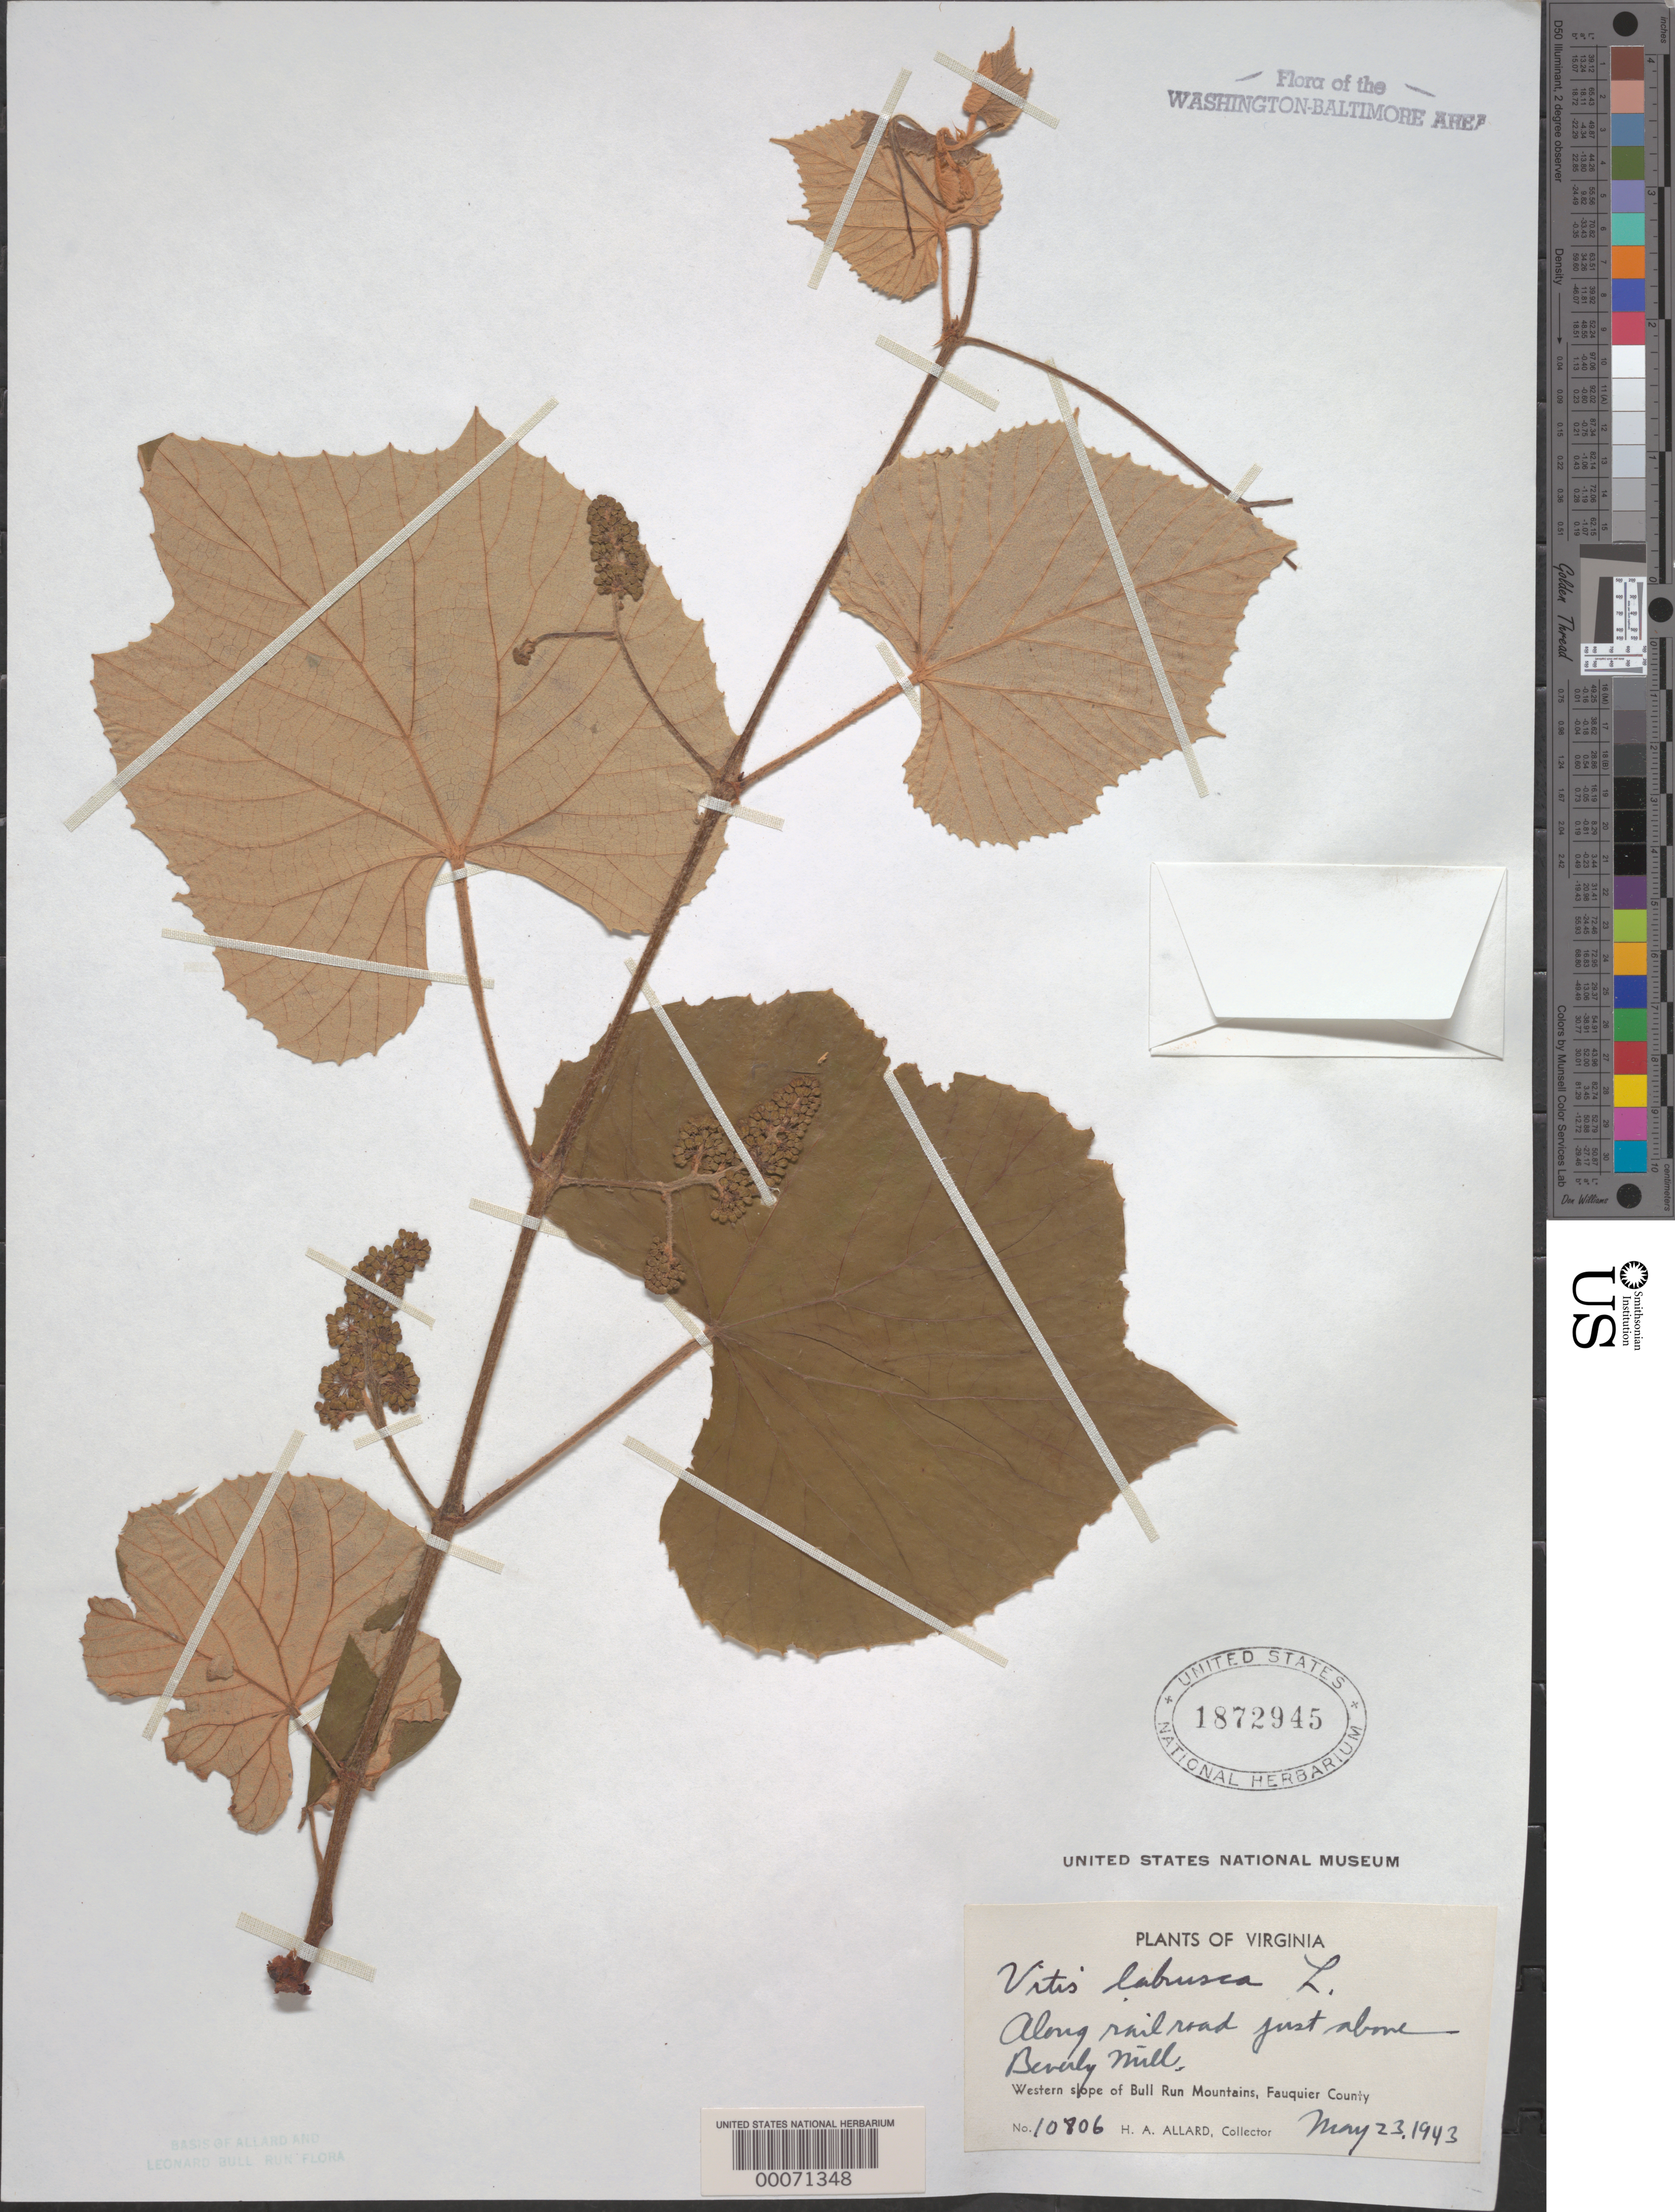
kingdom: Plantae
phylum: Tracheophyta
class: Magnoliopsida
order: Vitales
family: Vitaceae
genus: Vitis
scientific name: Vitis labrusca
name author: L.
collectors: H. A. Allard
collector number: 10806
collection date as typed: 23 May 1943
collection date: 1943-05-23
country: United States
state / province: Virginia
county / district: Fauquier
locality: Above Beverley Mill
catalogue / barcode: US 1872945